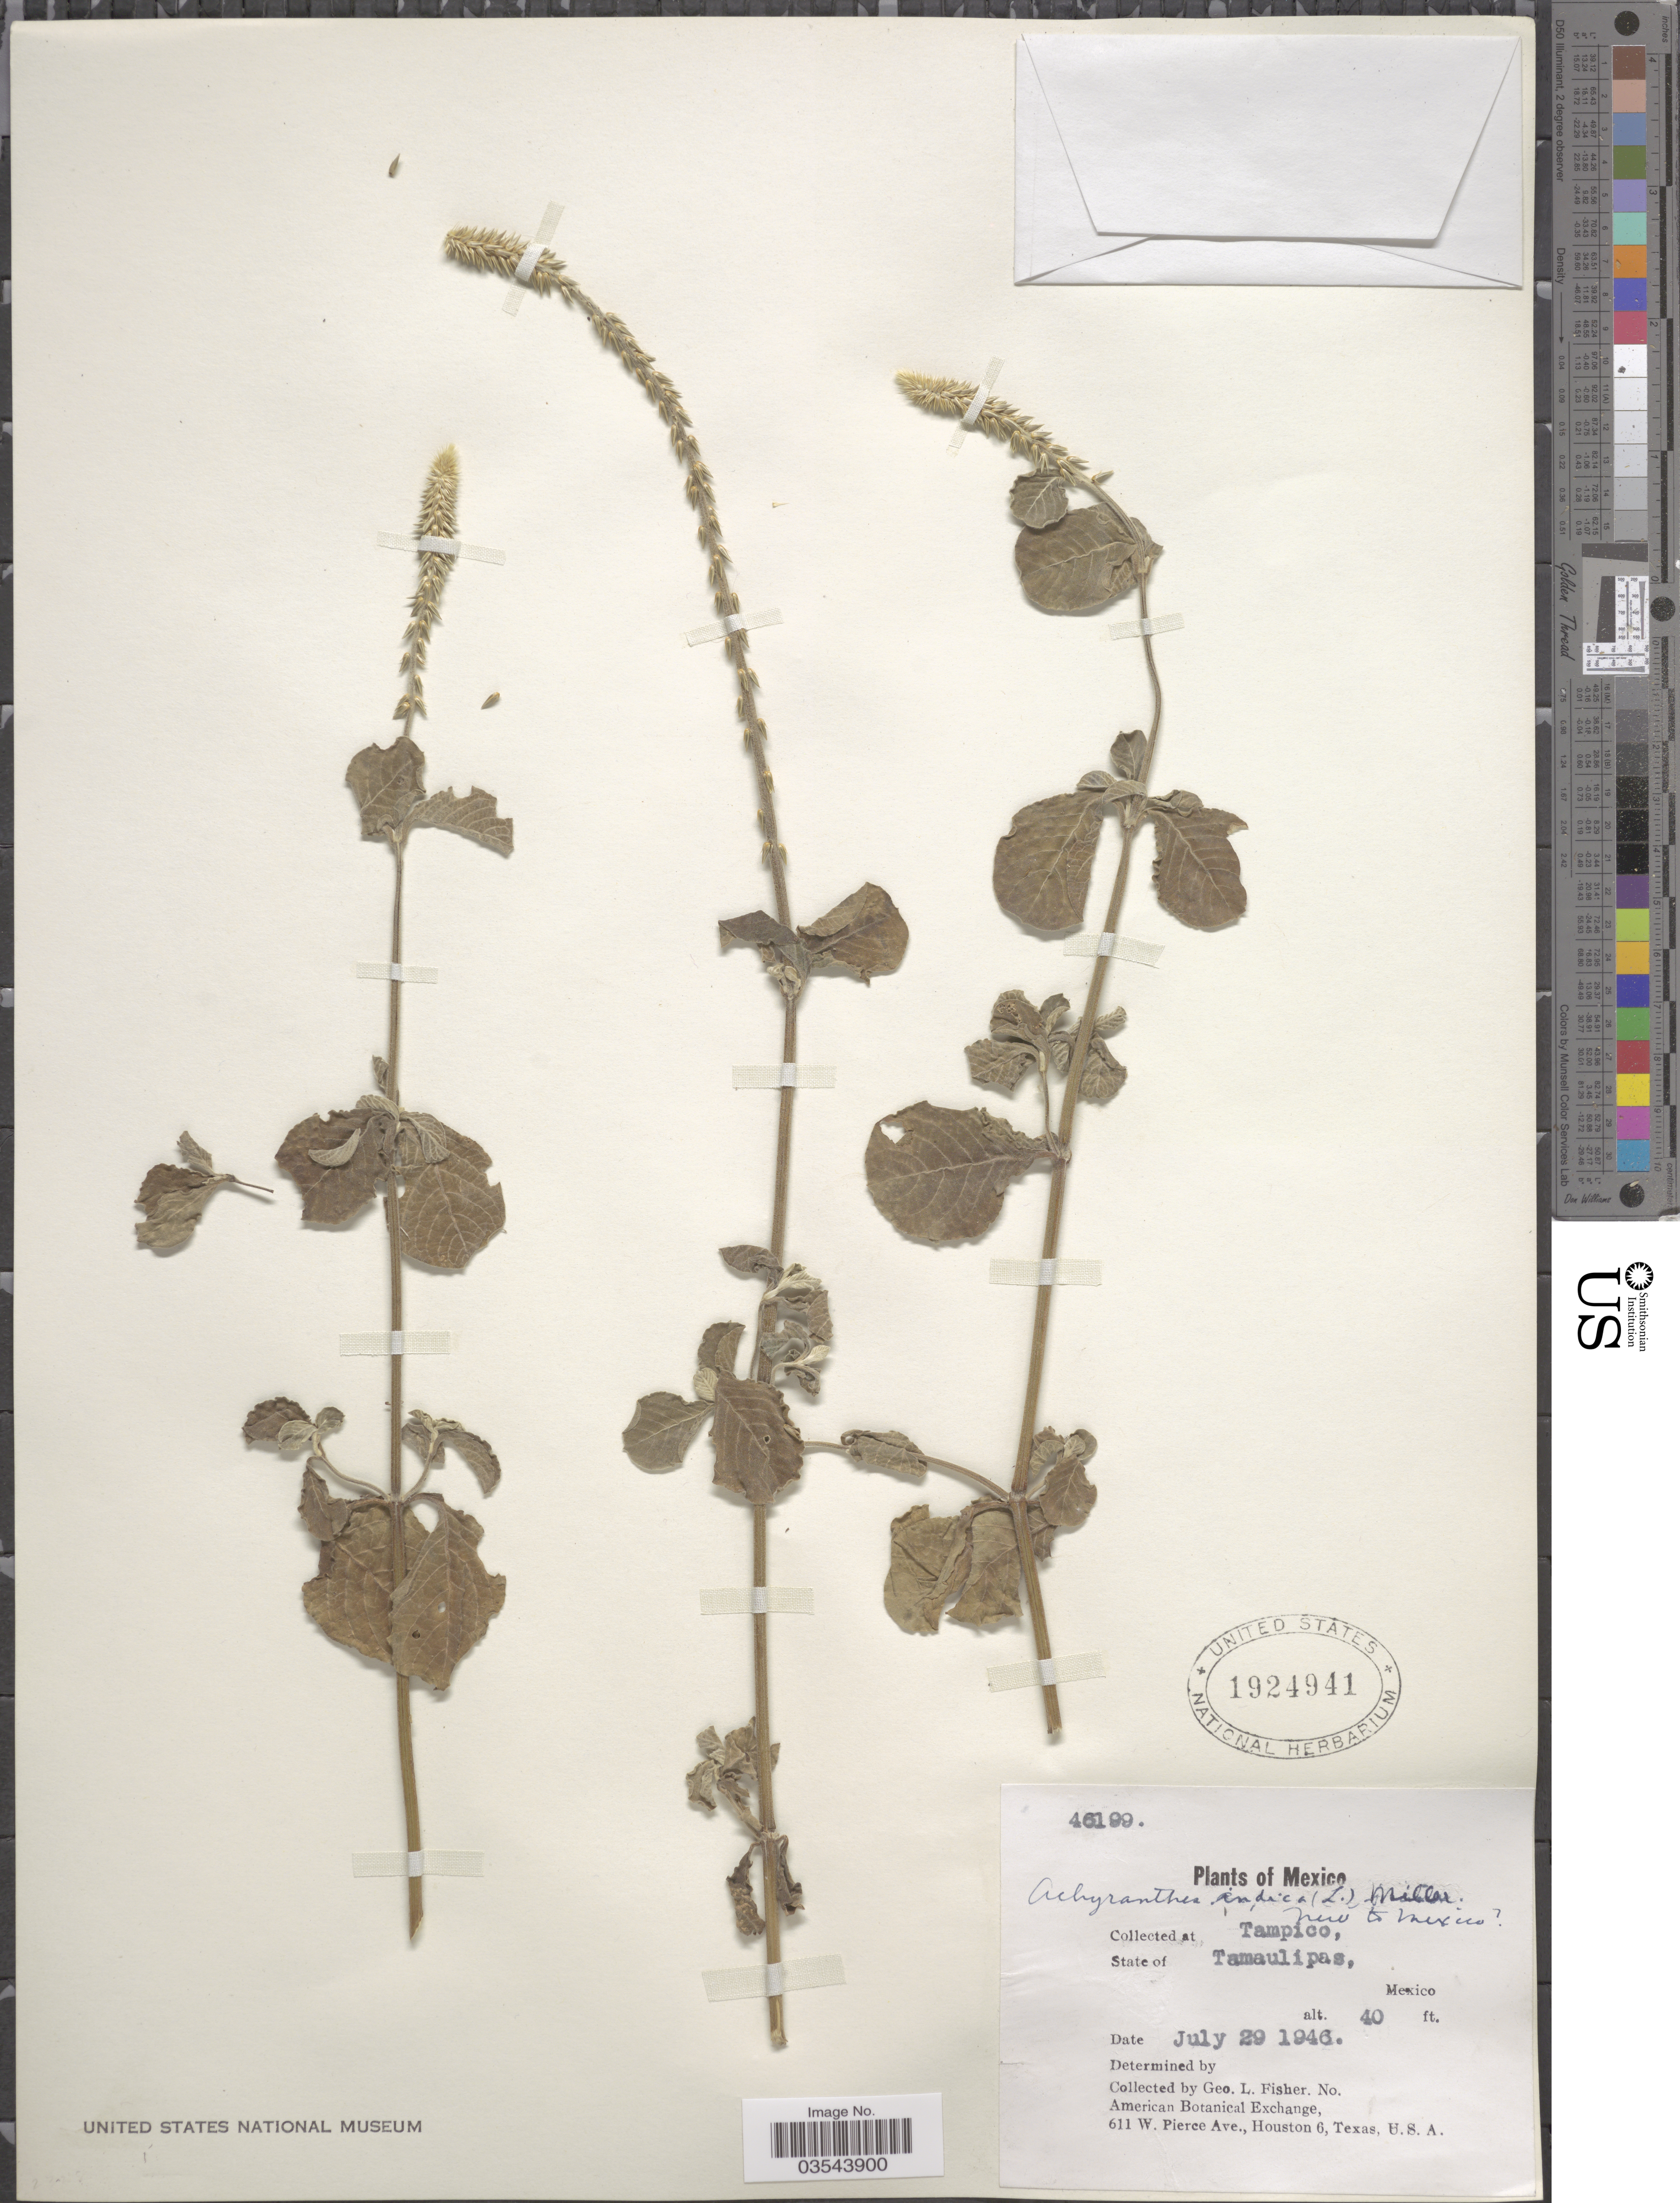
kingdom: Plantae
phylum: Tracheophyta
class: Magnoliopsida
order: Caryophyllales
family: Amaranthaceae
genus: Achyranthes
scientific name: Achyranthes indica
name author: (L.) Mill.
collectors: G. L. Fisher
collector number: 46199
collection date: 1946-07-29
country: Mexico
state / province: Tamaulipas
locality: Tampico.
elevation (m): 12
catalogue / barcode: US 1924941